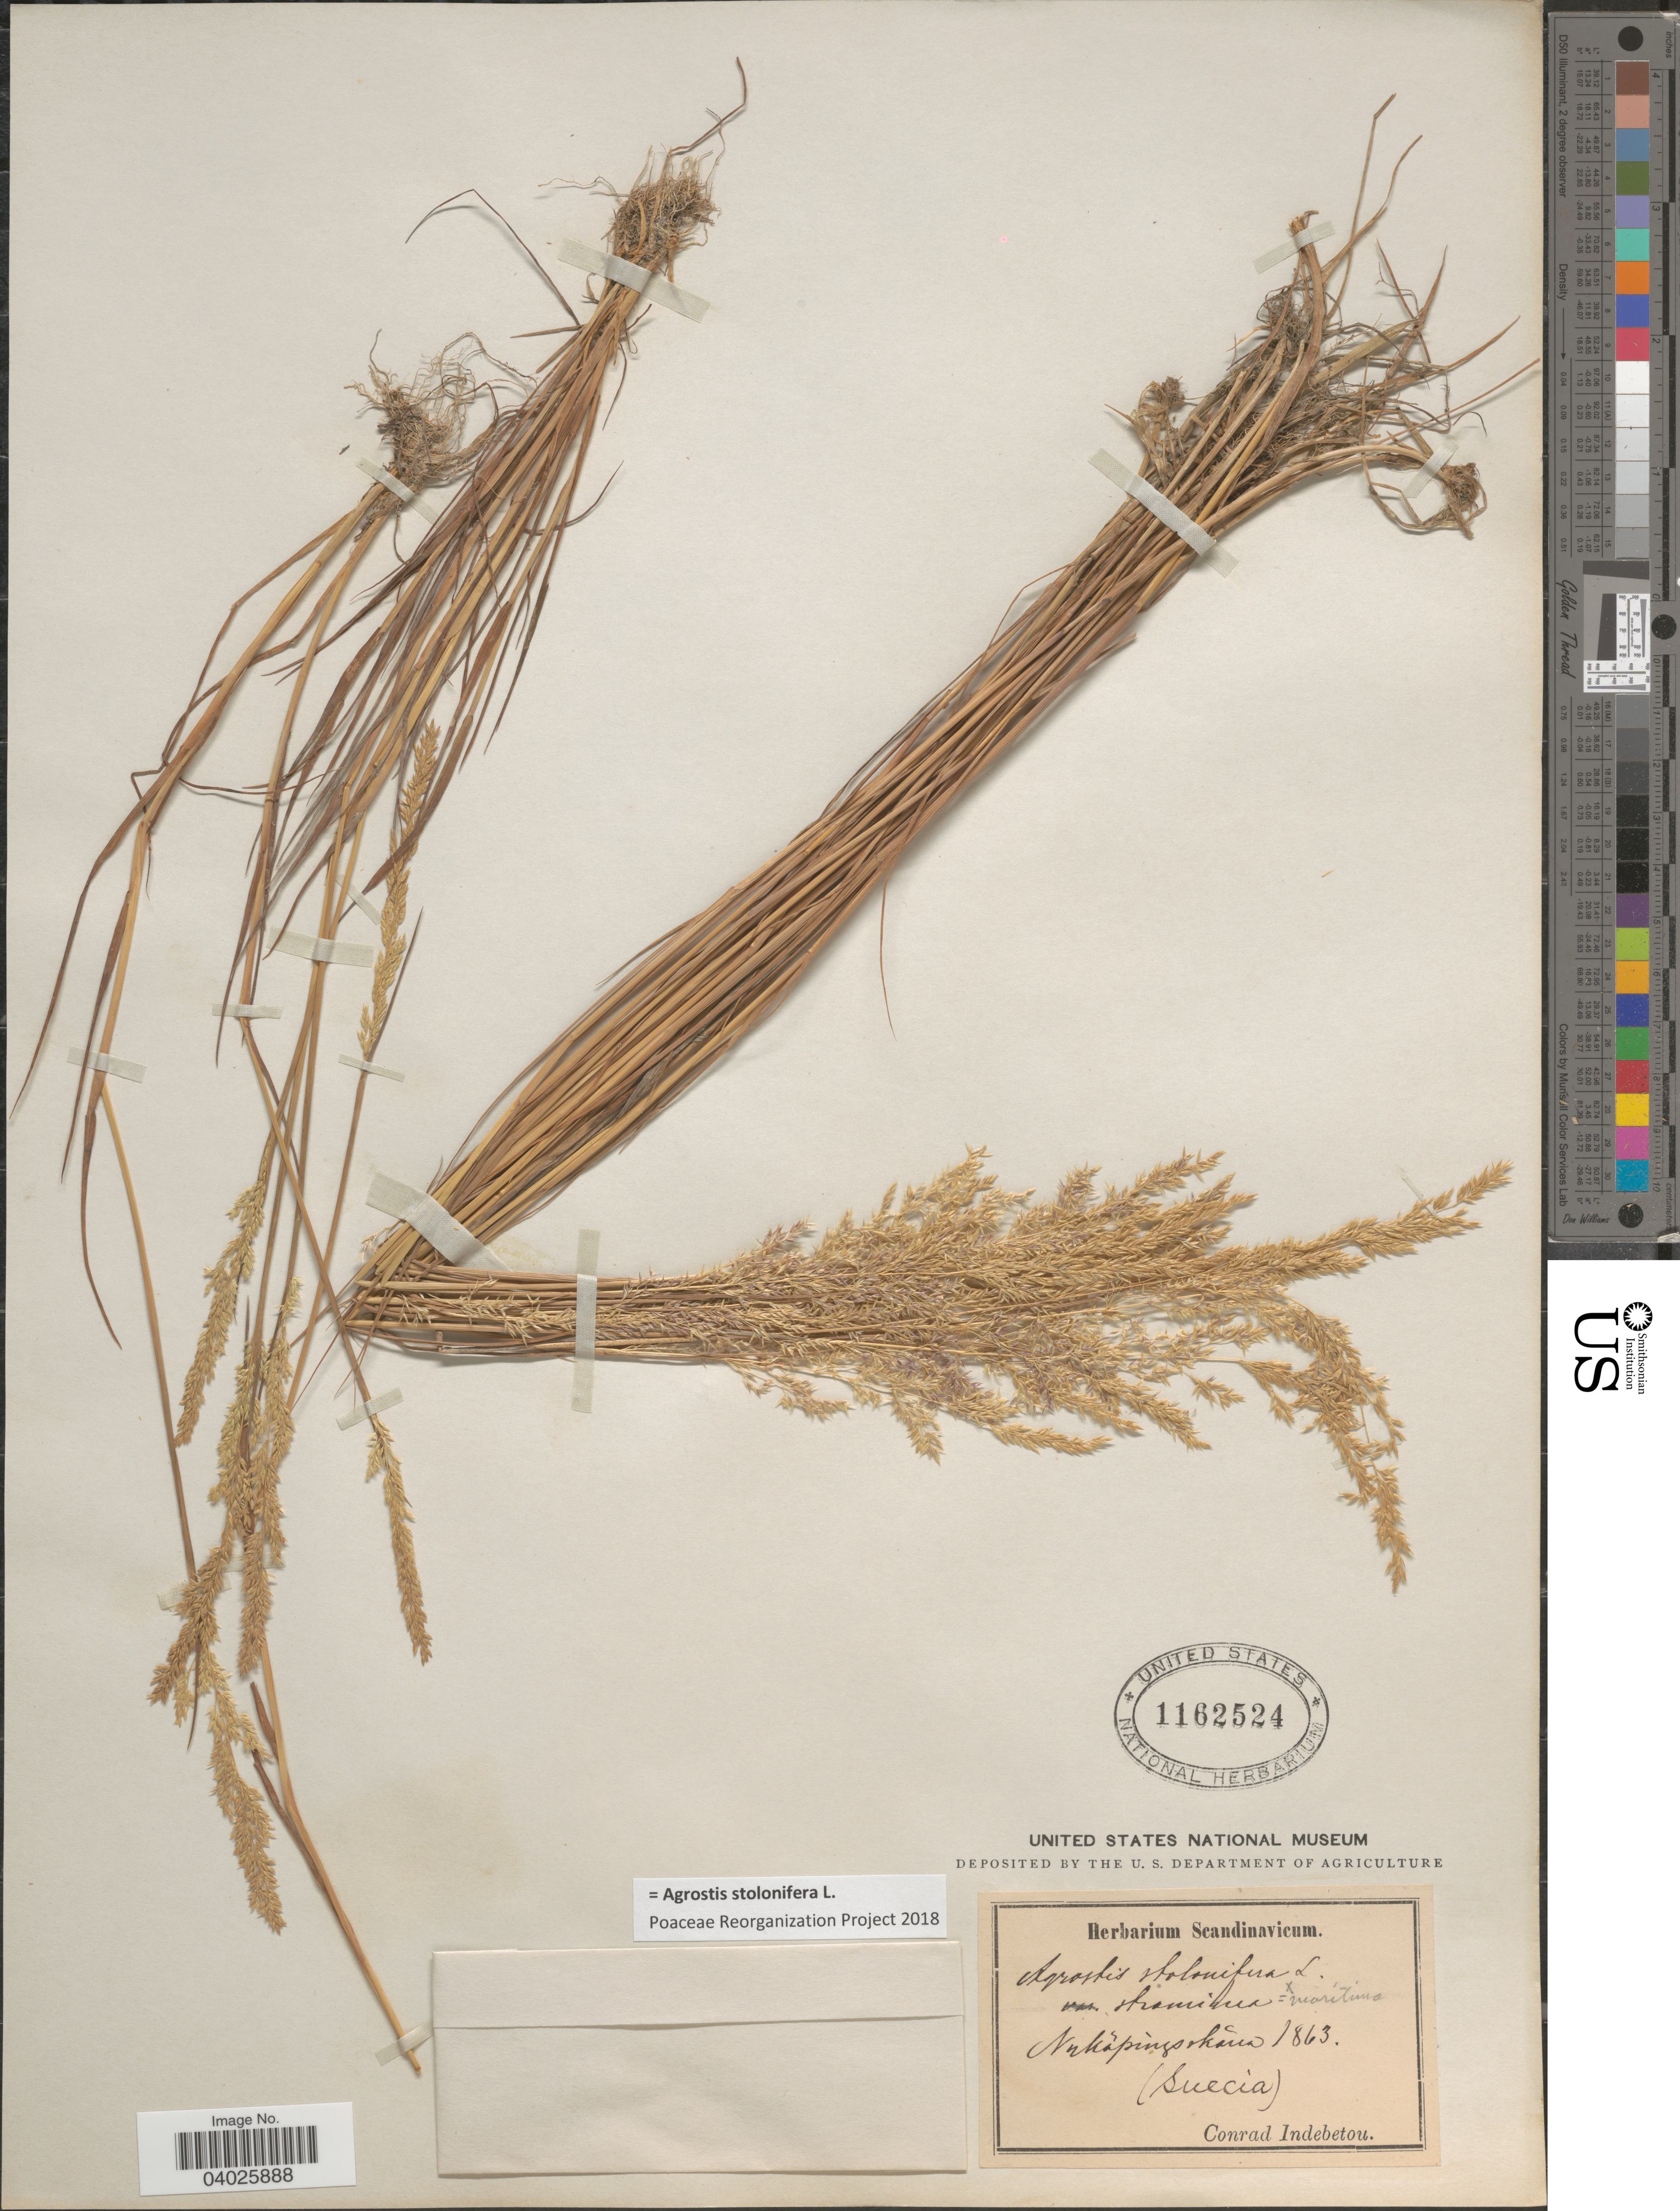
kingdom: Plantae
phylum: Tracheophyta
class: Liliopsida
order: Poales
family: Poaceae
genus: Agrostis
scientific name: Agrostis stolonifera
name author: L.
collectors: C. Indebetou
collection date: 1863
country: Sweden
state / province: Skåne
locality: Nyköping skane. Suecia.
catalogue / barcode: US 1162524